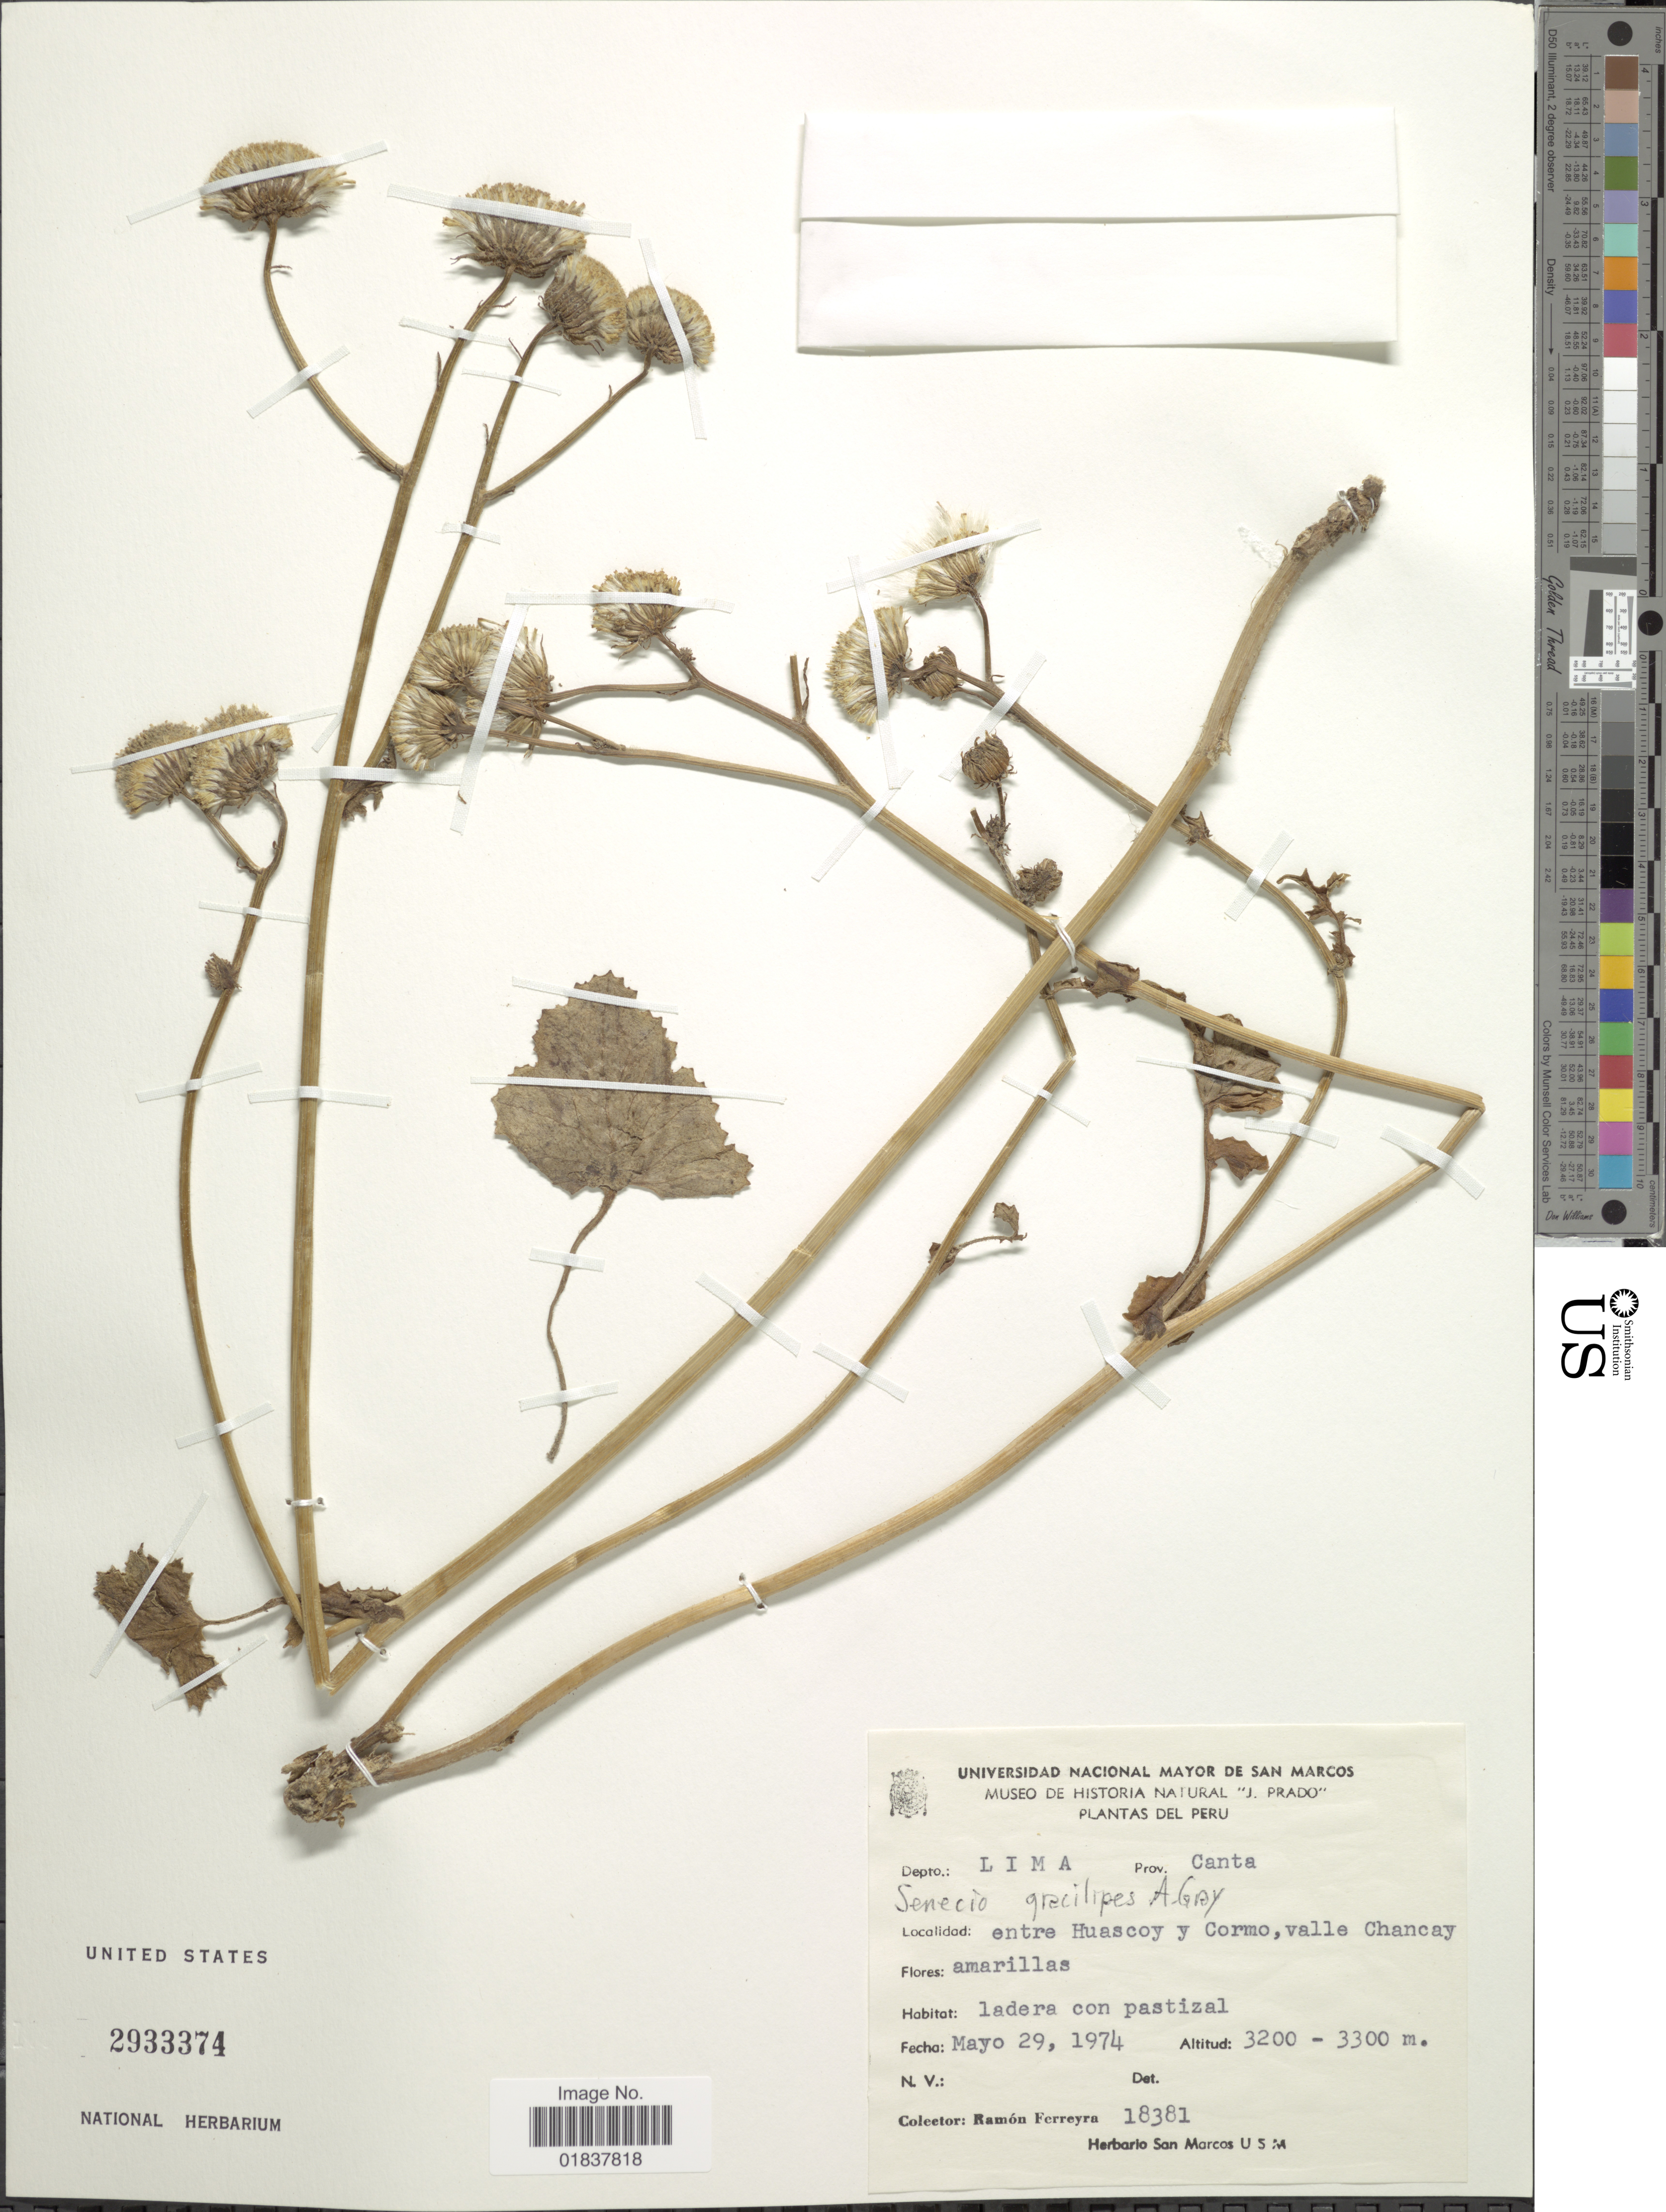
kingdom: Plantae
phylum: Tracheophyta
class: Magnoliopsida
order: Asterales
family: Asteraceae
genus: Senecio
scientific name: Senecio gracilipes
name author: A. Gray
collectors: R. A. Ferreyra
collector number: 18381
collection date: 1974-05-29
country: Peru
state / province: Lima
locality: Prov. Canta, entre Huascoy y Cormo, valle Chancay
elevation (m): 3200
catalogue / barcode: US 293374